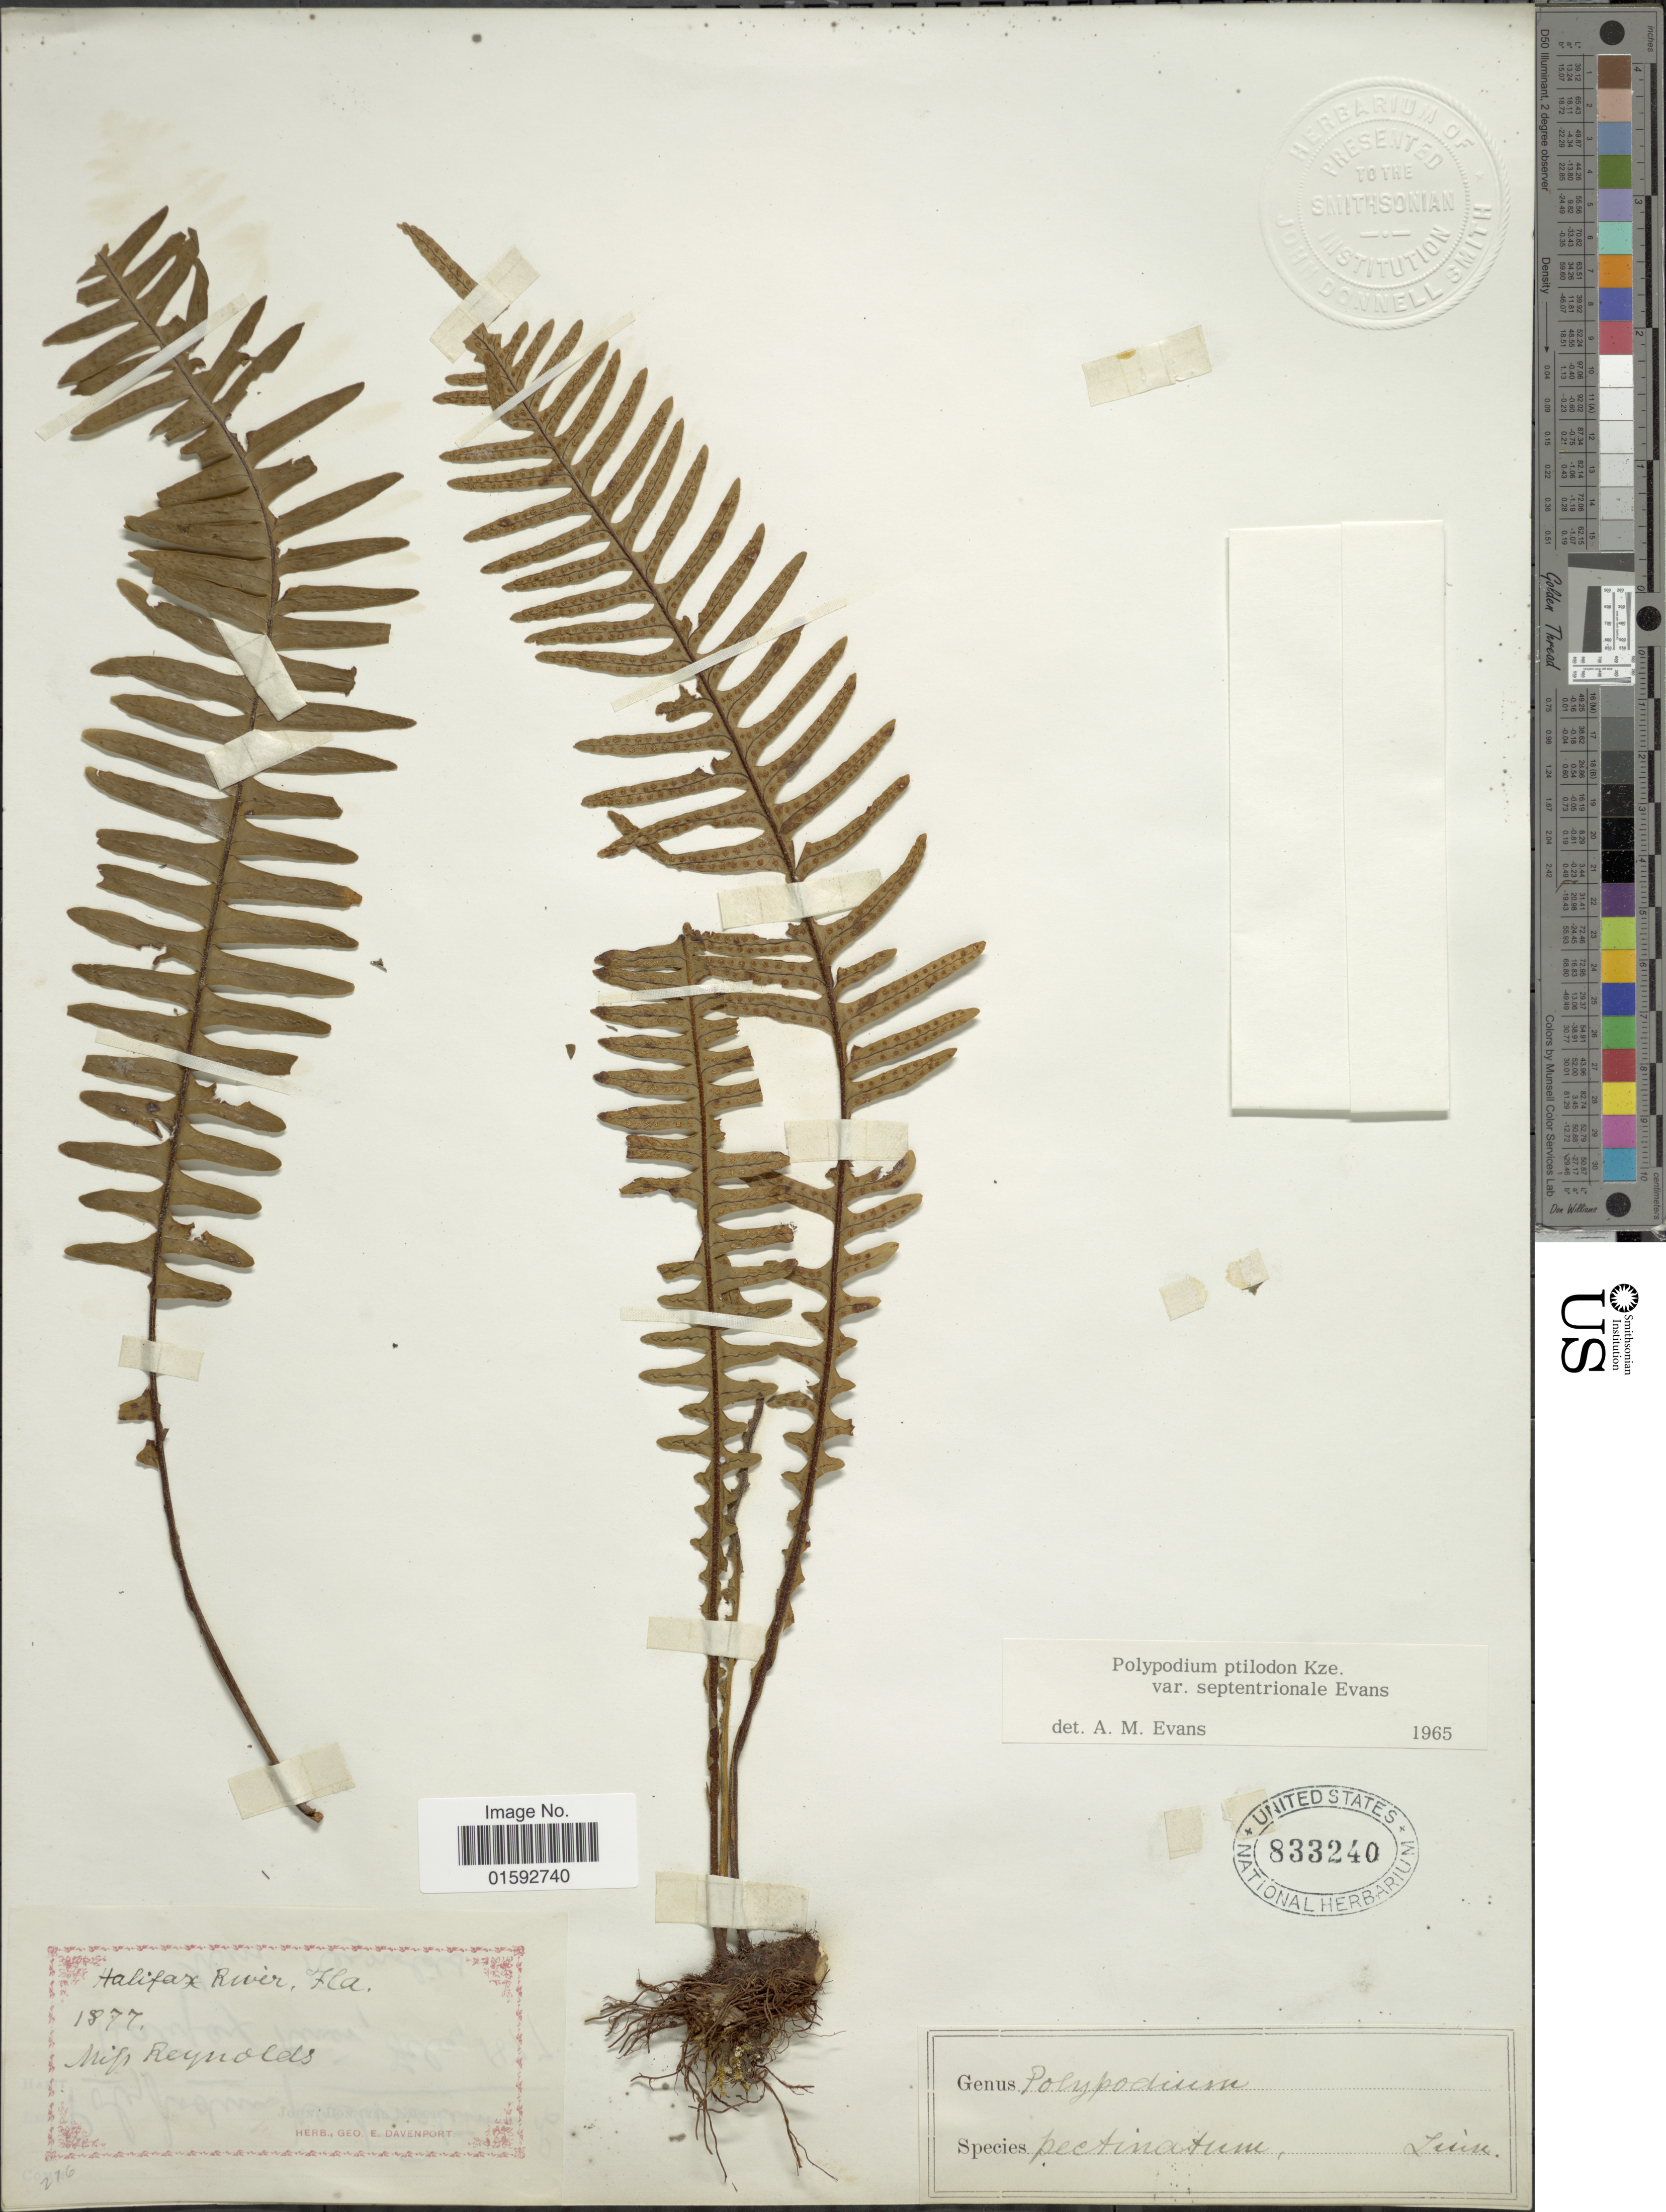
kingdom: Plantae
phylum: Tracheophyta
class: Polypodiopsida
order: Polypodiales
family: Polypodiaceae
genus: Pecluma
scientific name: Pecluma ptilodos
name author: (Kunze) Price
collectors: -. Reynolds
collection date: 1877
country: United States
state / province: Florida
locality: Halifax River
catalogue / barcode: US 833240